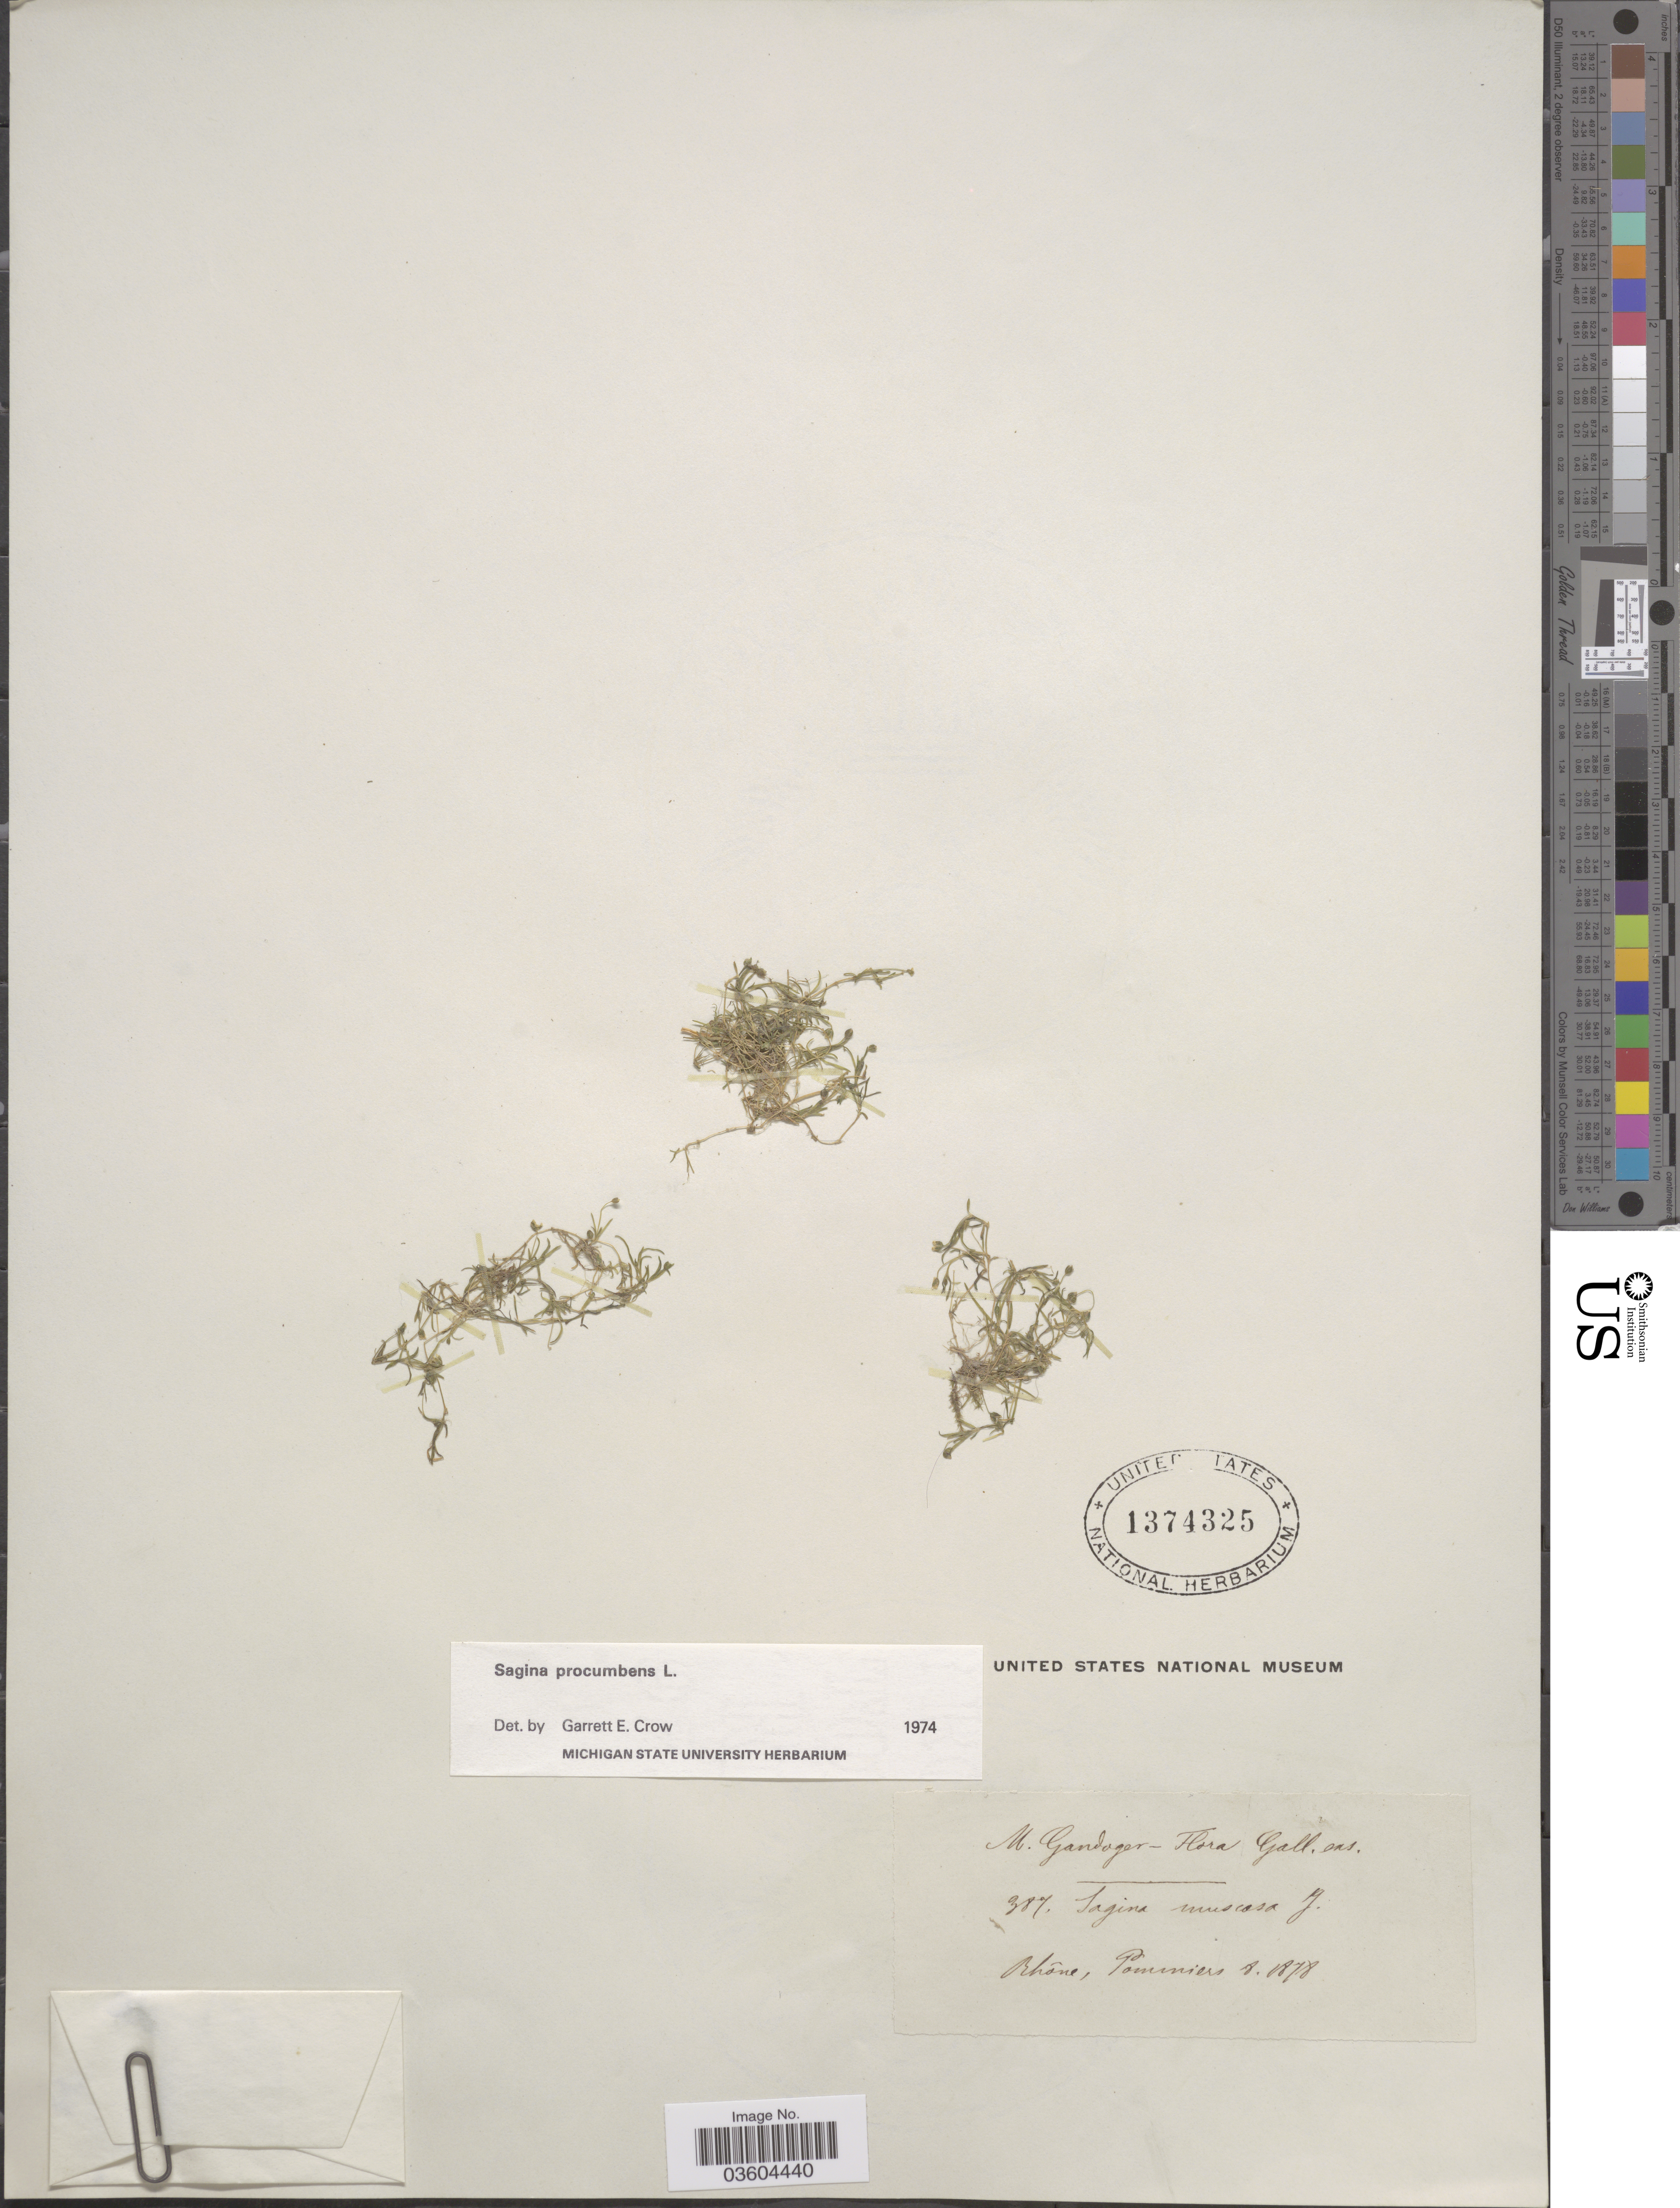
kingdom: Plantae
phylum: Tracheophyta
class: Magnoliopsida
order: Caryophyllales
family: Caryophyllaceae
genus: Sagina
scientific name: Sagina procumbens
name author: L.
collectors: M. Gandoger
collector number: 387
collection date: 1878-08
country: France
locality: Galliens. Rhône, Pommiers.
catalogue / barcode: US 1374325